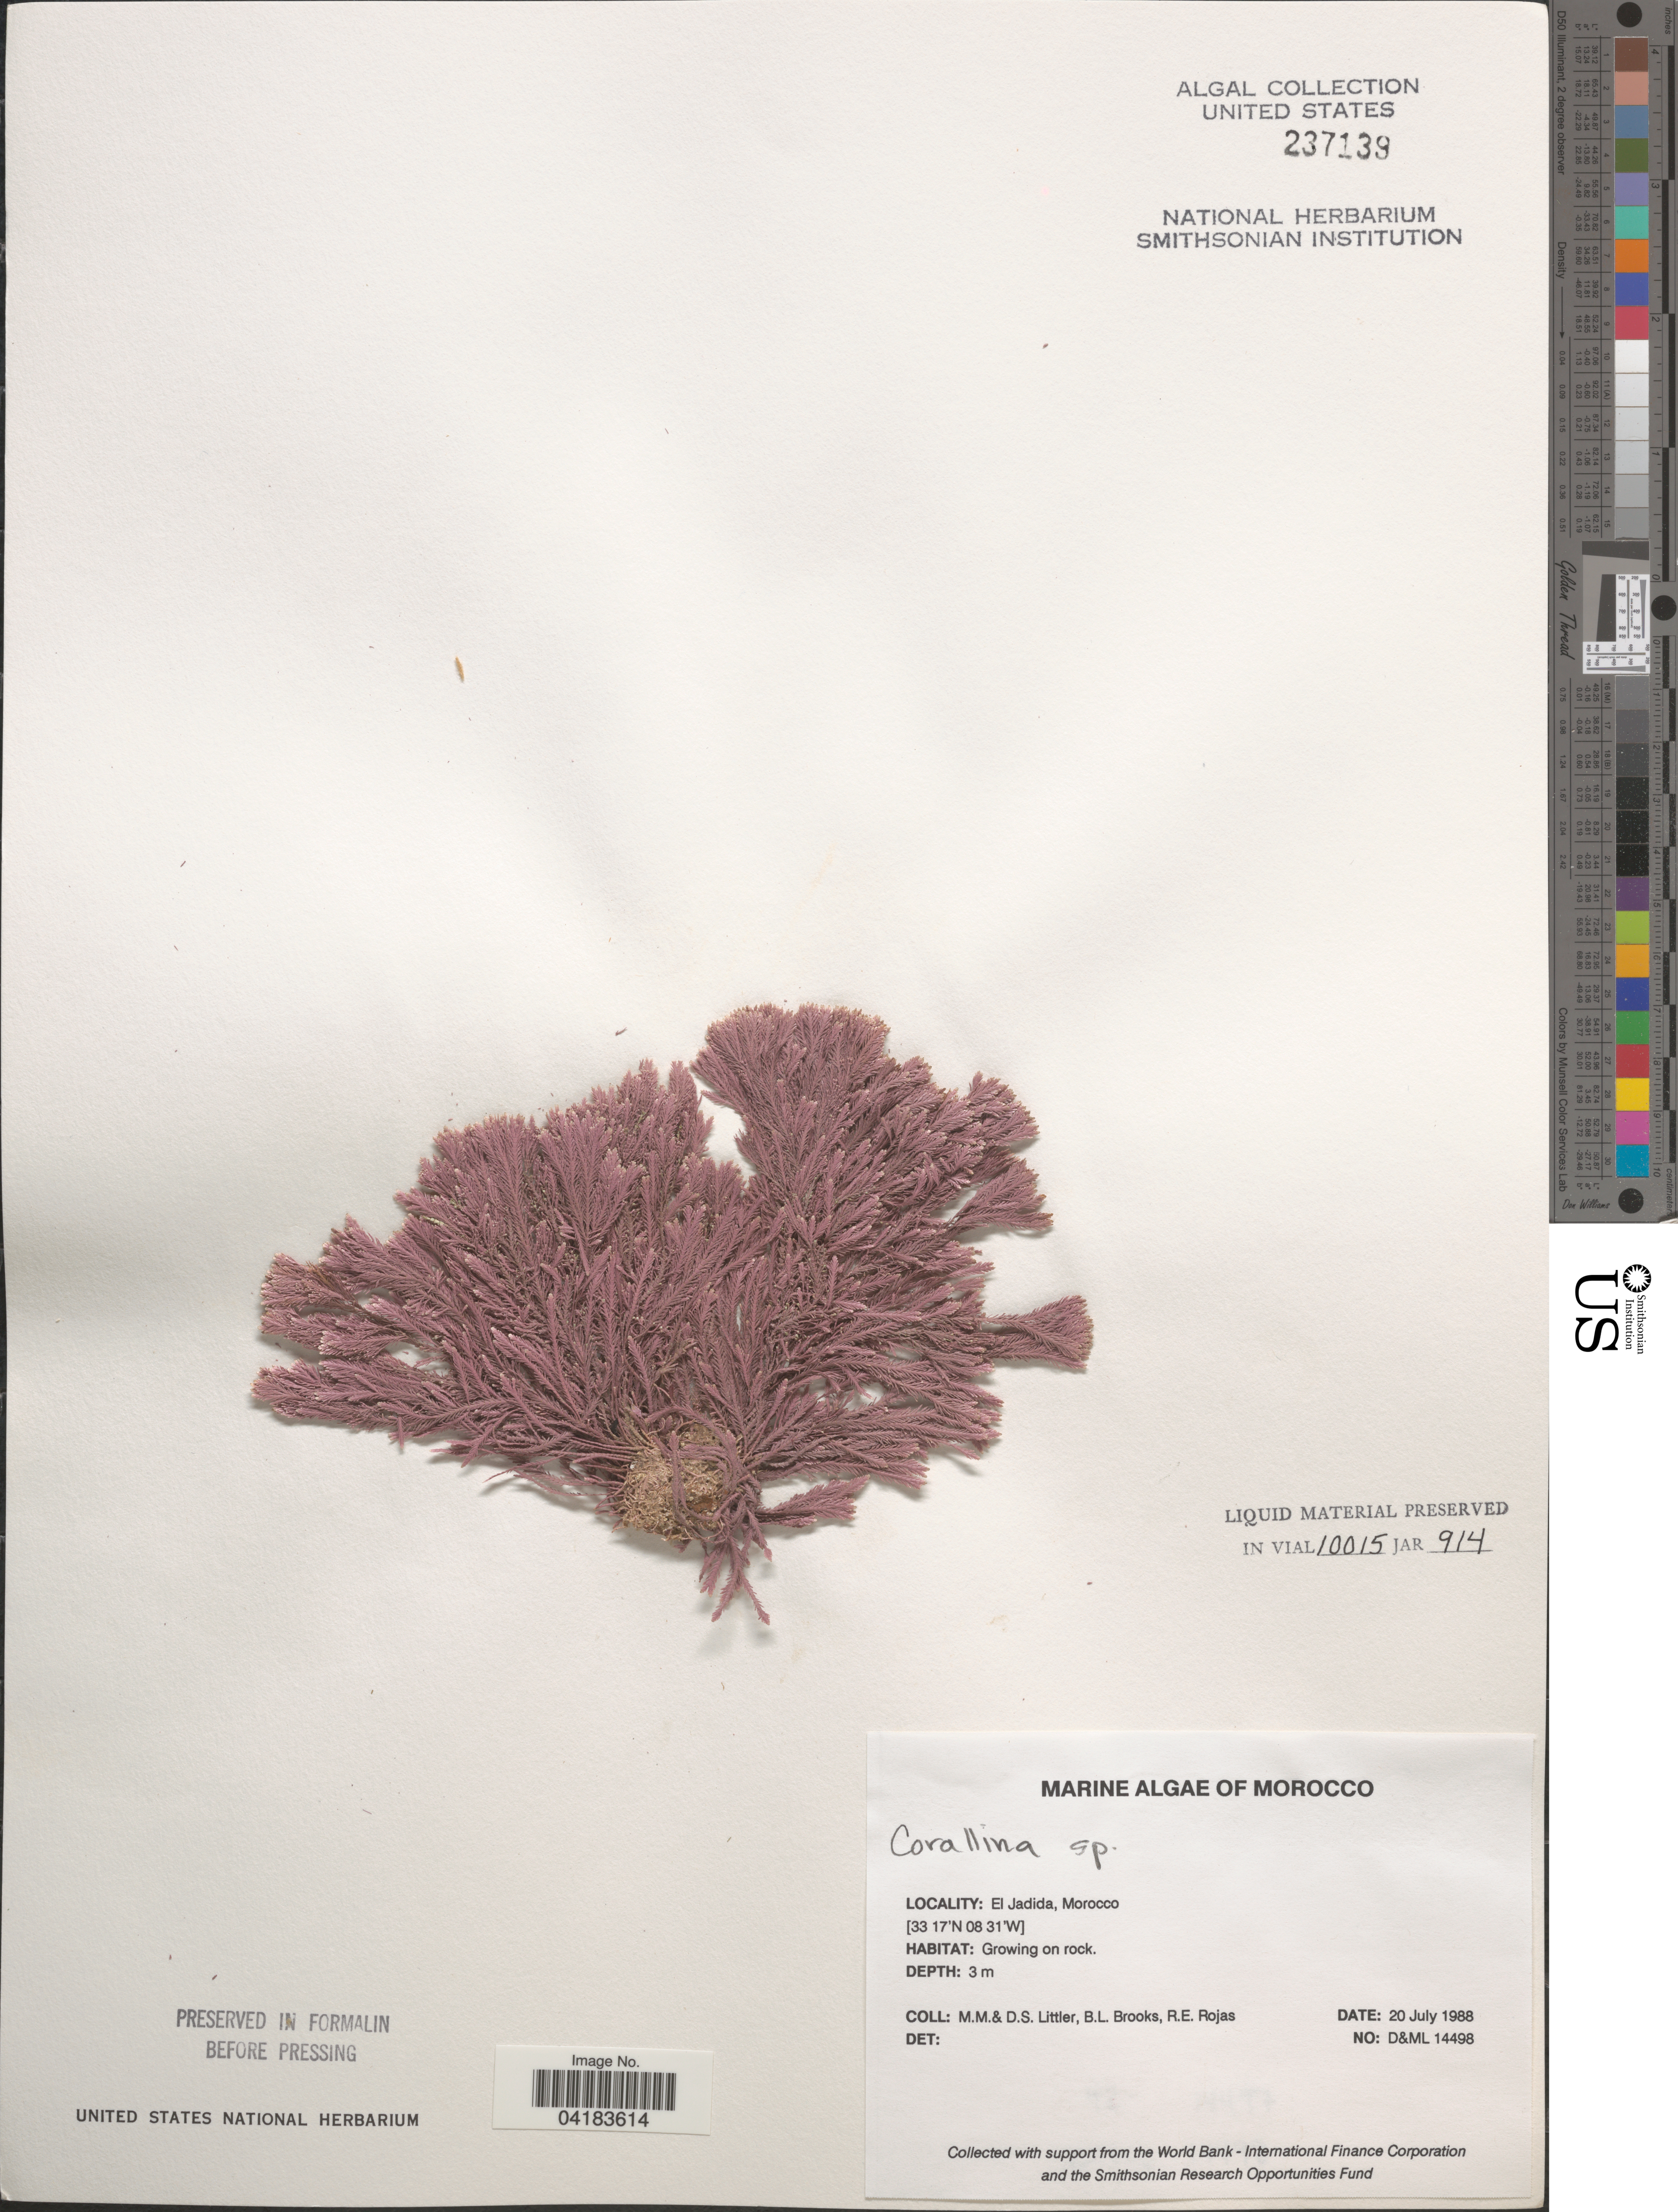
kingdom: Plantae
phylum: Rhodophyta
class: Florideophyceae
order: Corallinales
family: Corallinaceae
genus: Corallina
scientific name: Corallina sp.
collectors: D. S. Littler, B. Brooks & R. Rojas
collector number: D&ML14498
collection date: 1988-07-20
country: Morocco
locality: El Jadida.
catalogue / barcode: US 237139